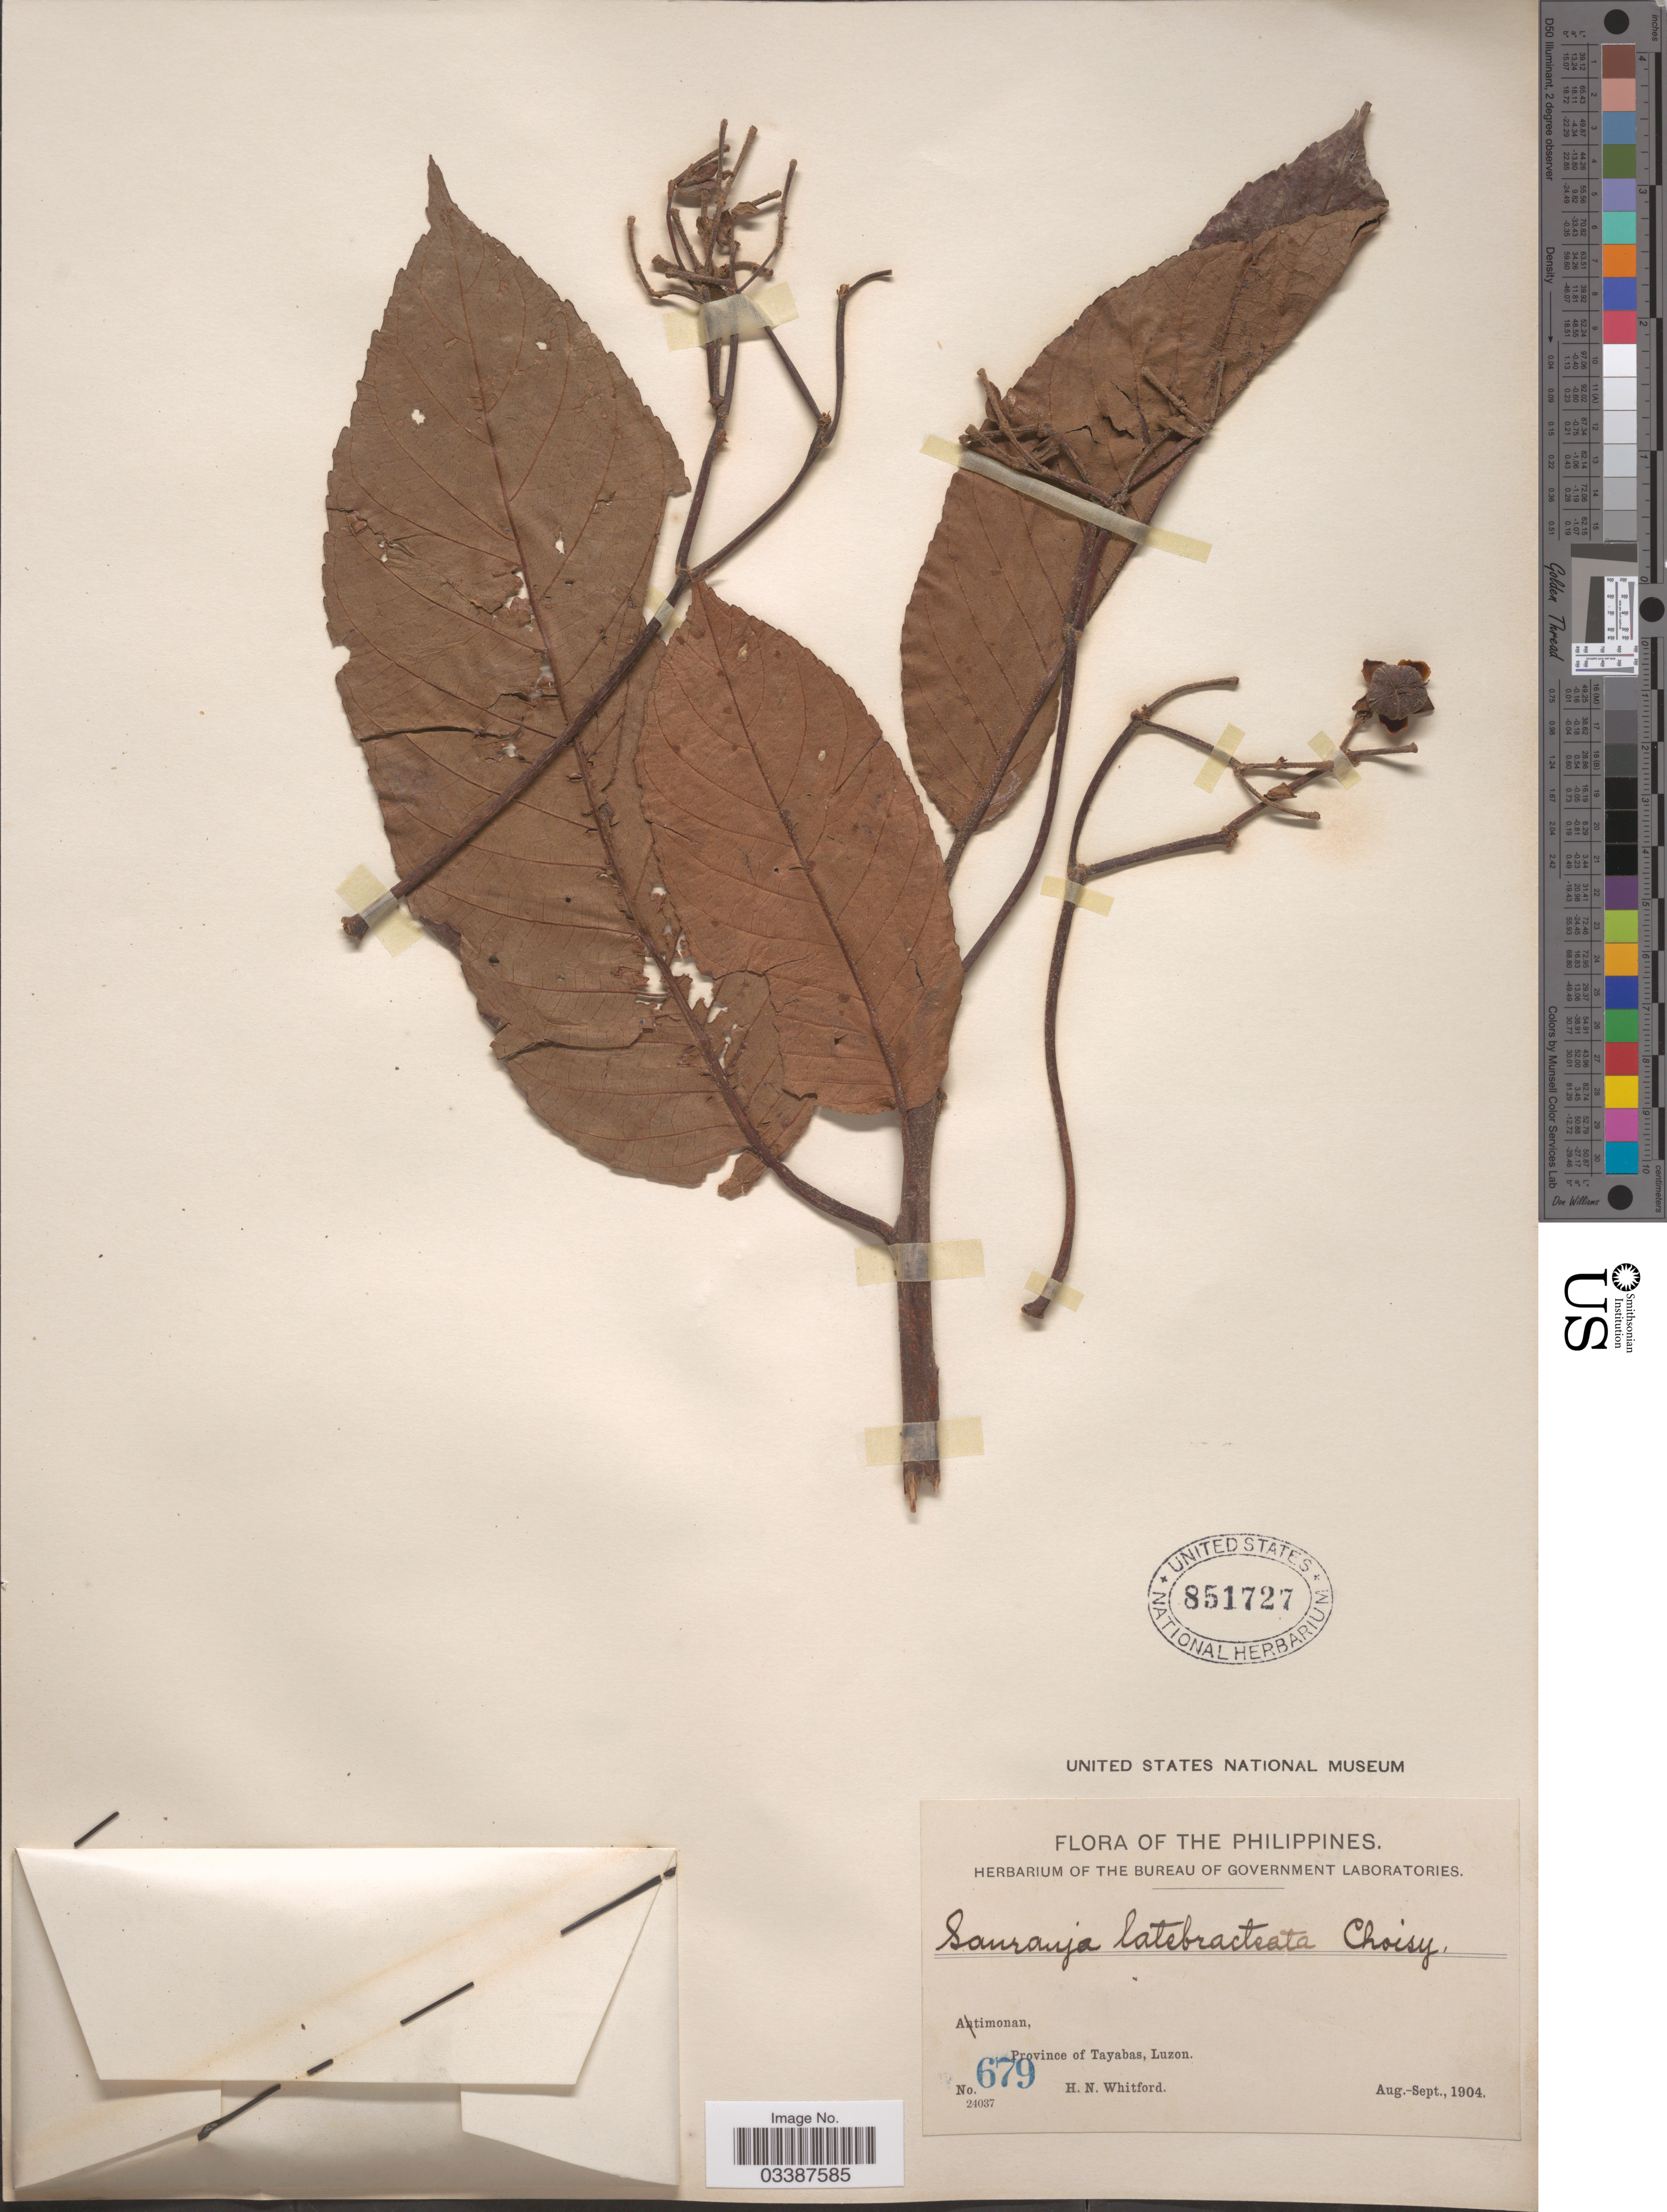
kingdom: Plantae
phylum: Tracheophyta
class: Magnoliopsida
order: Ericales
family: Actinidiaceae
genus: Saurauia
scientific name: Saurauia latibracteata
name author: Choisy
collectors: H. N. Whitford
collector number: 679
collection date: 1904-08/1904-09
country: Philippines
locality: Atimonan, Province of Tayabas, Luzon.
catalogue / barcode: US 851727